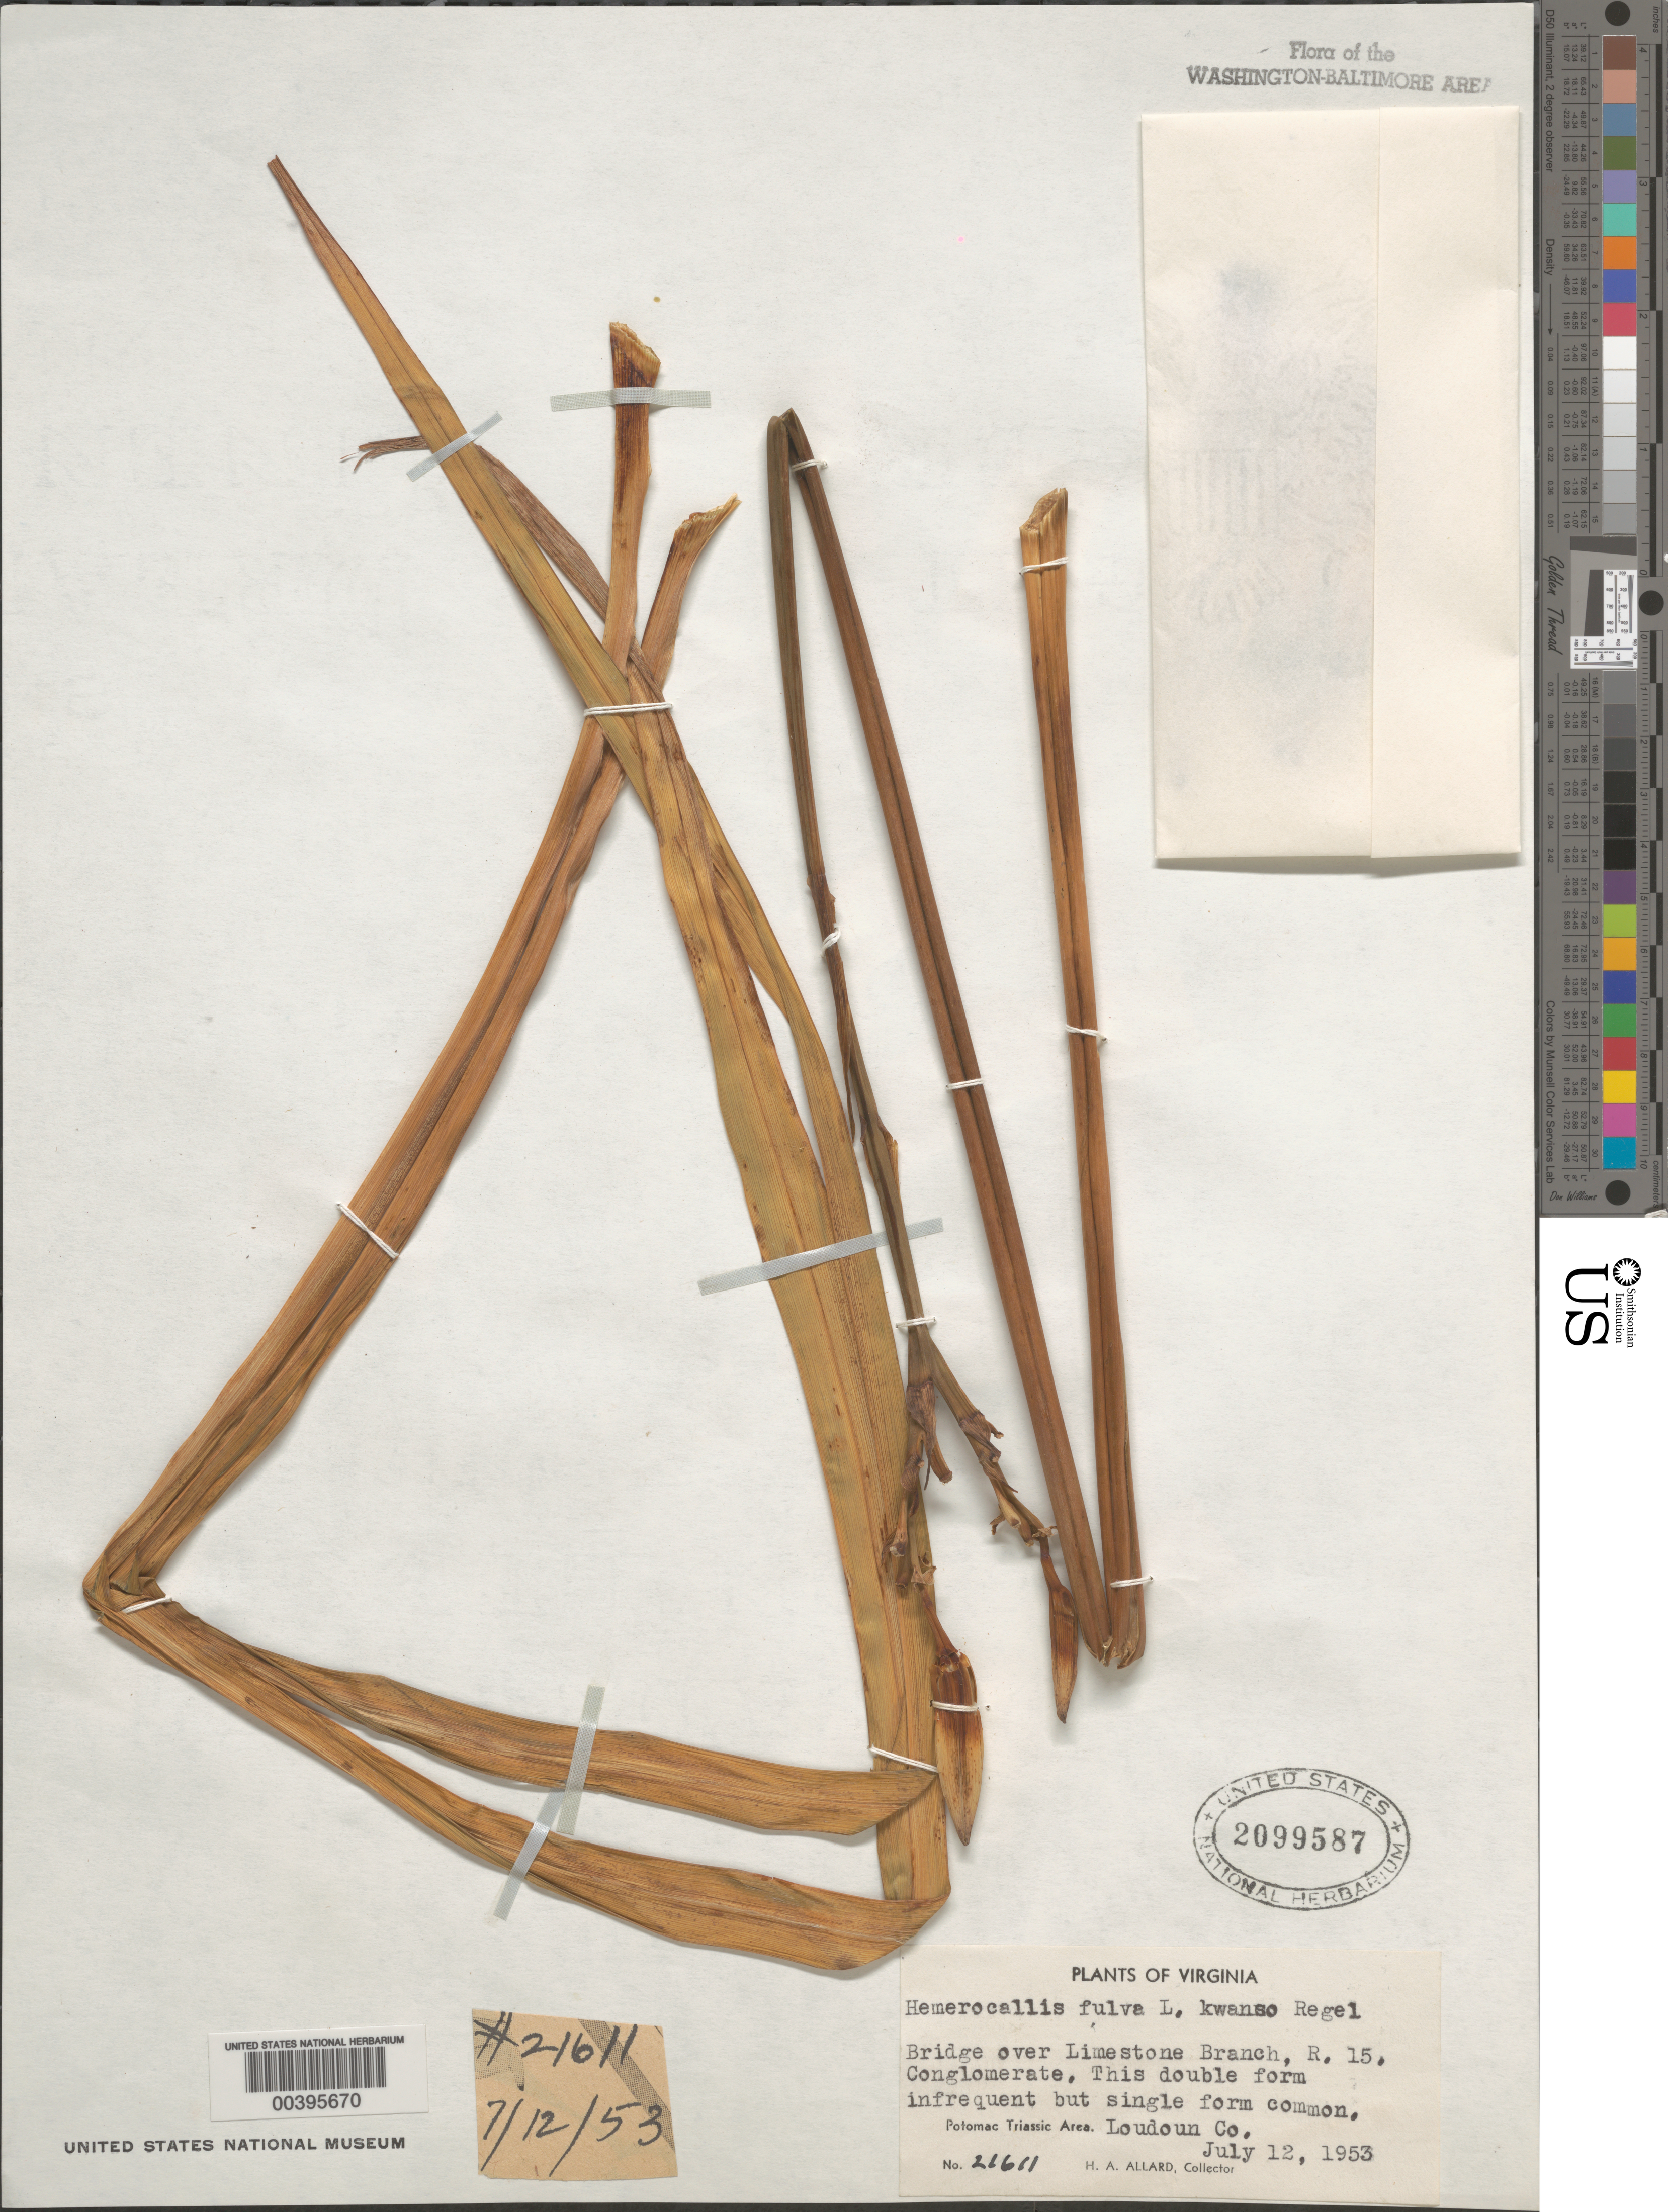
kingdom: Plantae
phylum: Tracheophyta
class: Liliopsida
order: Asparagales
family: Asphodelaceae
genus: Hemerocallis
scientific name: Hemerocallis fulva var. kwanso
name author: Regel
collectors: H. A. Allard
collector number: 21611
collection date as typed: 12 Jul 1953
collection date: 1953-07-12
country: United States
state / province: Virginia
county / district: Loudoun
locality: Limestone Branch, Route 15 C. and O. Canal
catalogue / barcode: US 2099587